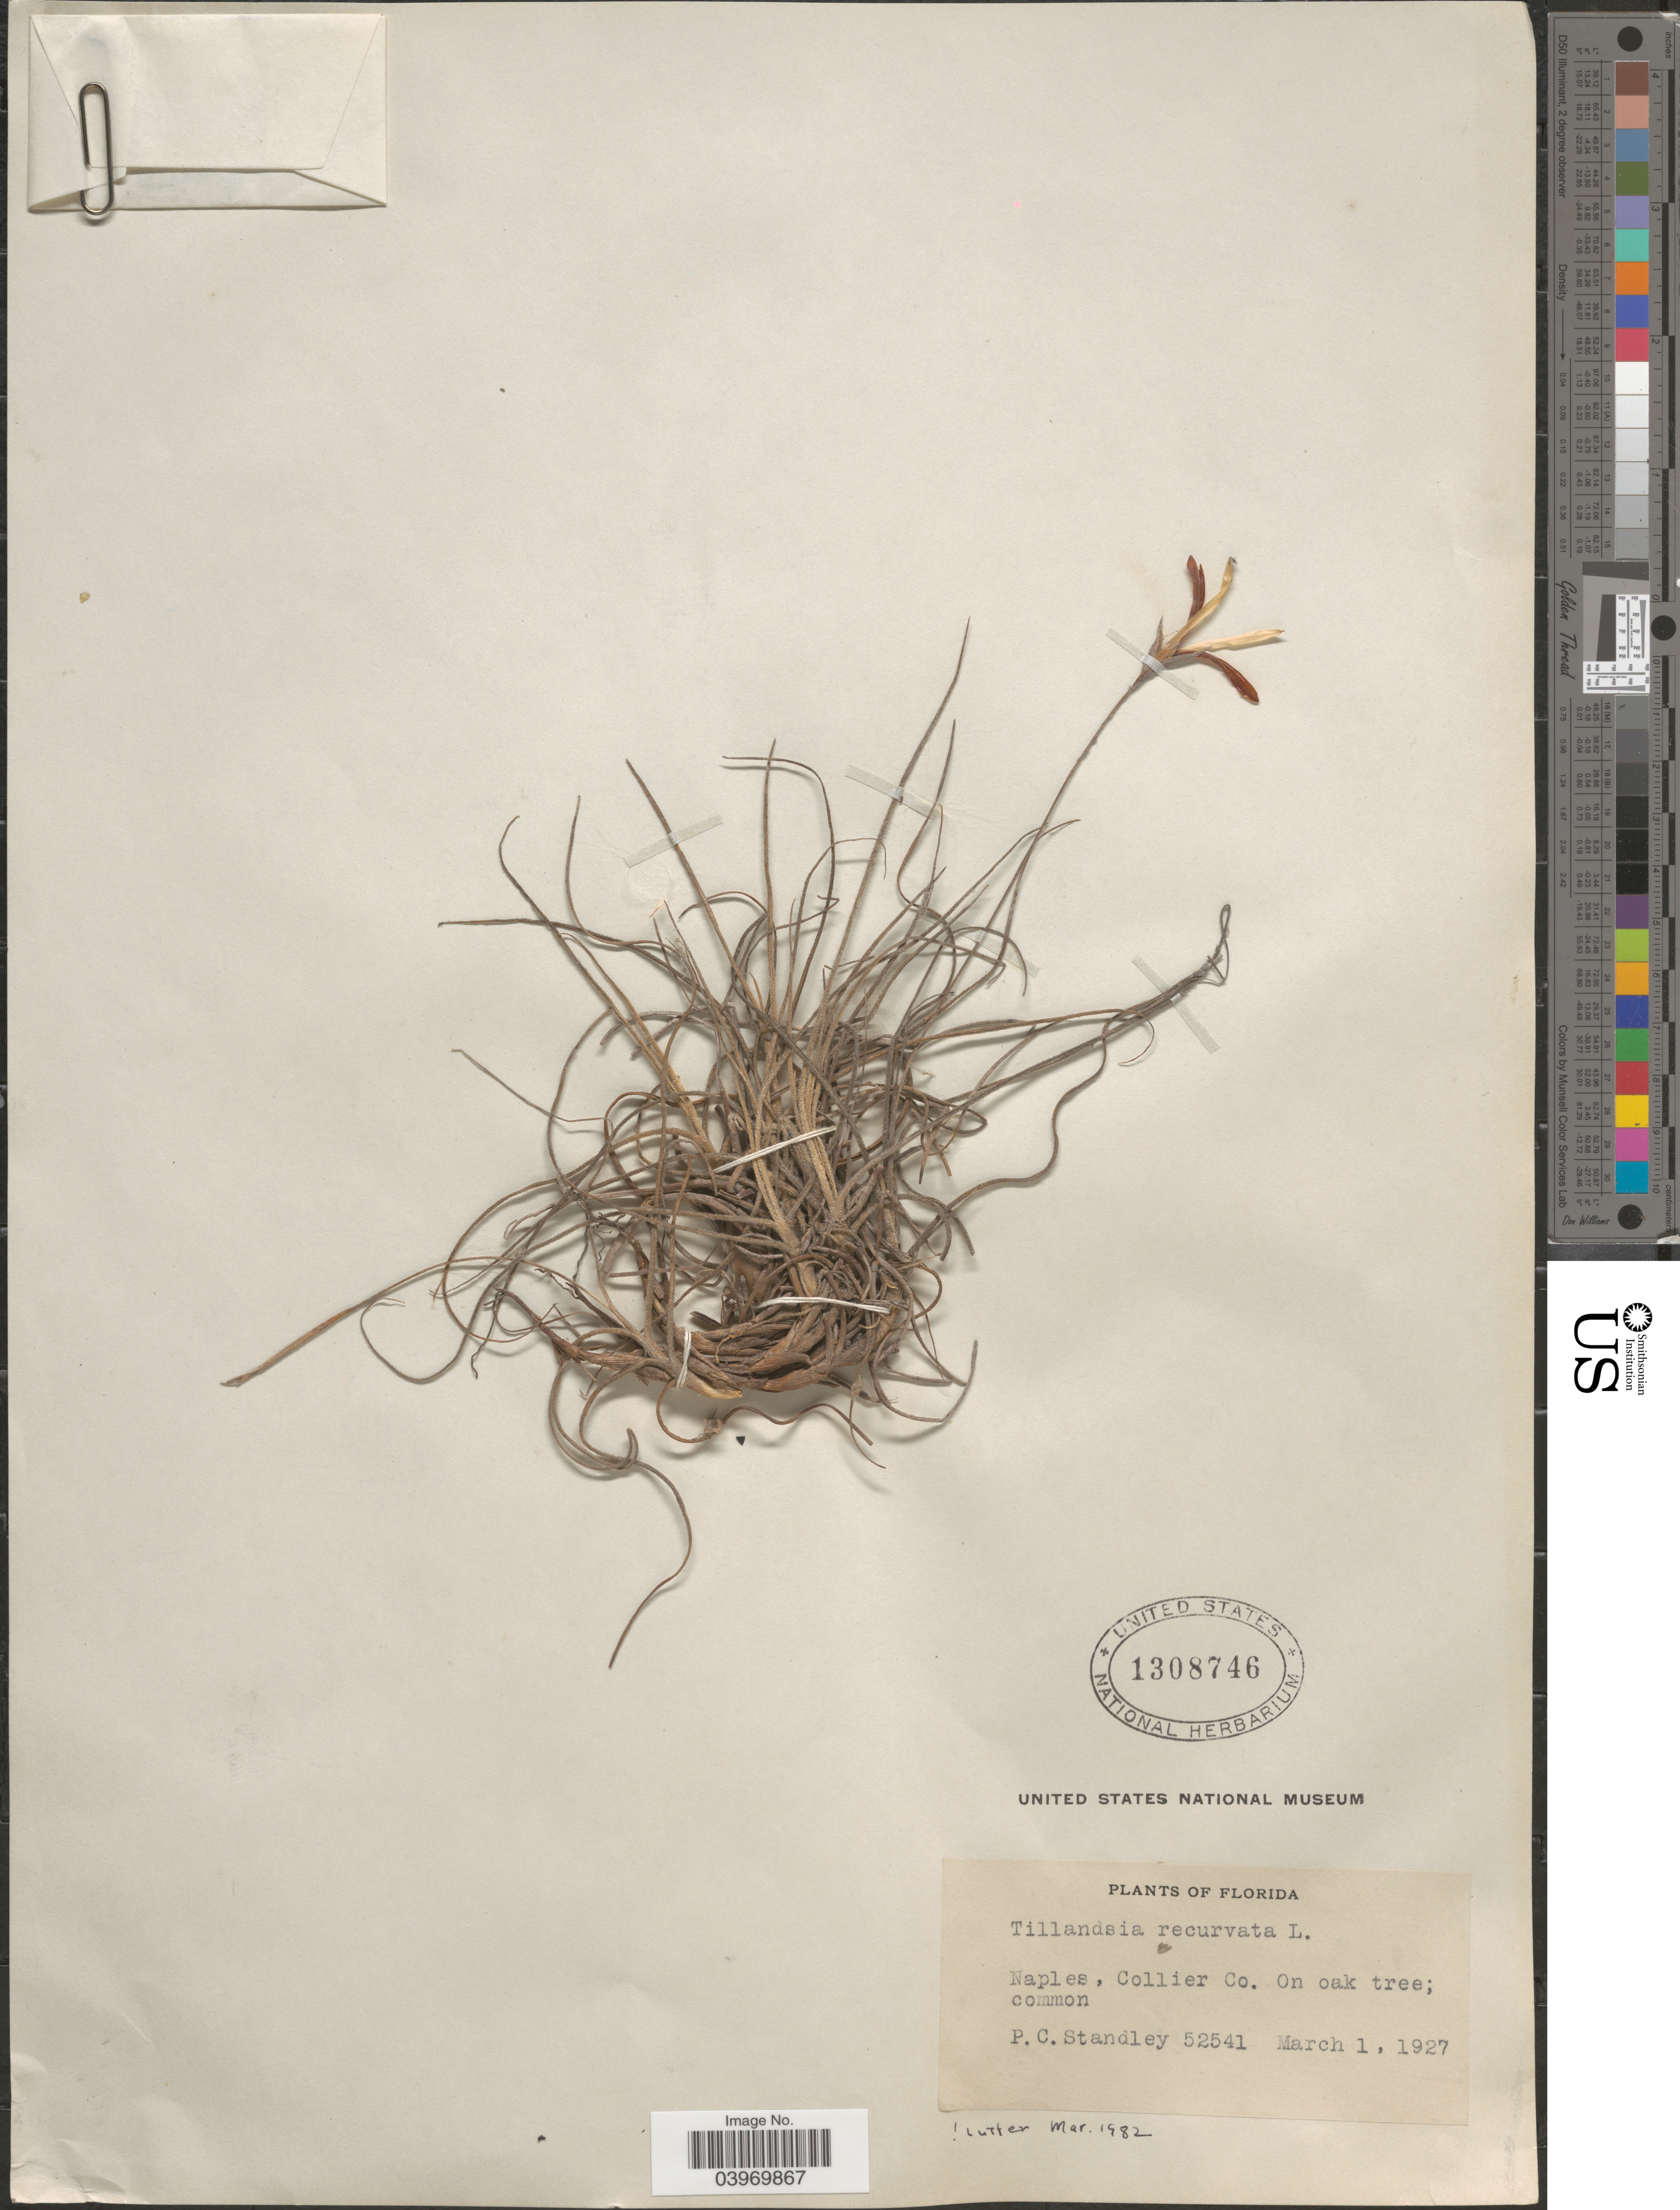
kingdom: Plantae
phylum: Tracheophyta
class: Liliopsida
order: Poales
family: Bromeliaceae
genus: Tillandsia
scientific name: Tillandsia recurvata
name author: L.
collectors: P. C. Standley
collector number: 52541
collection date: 1927-03-01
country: United States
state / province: Florida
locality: Naples, Collier Co.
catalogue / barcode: US 1308746